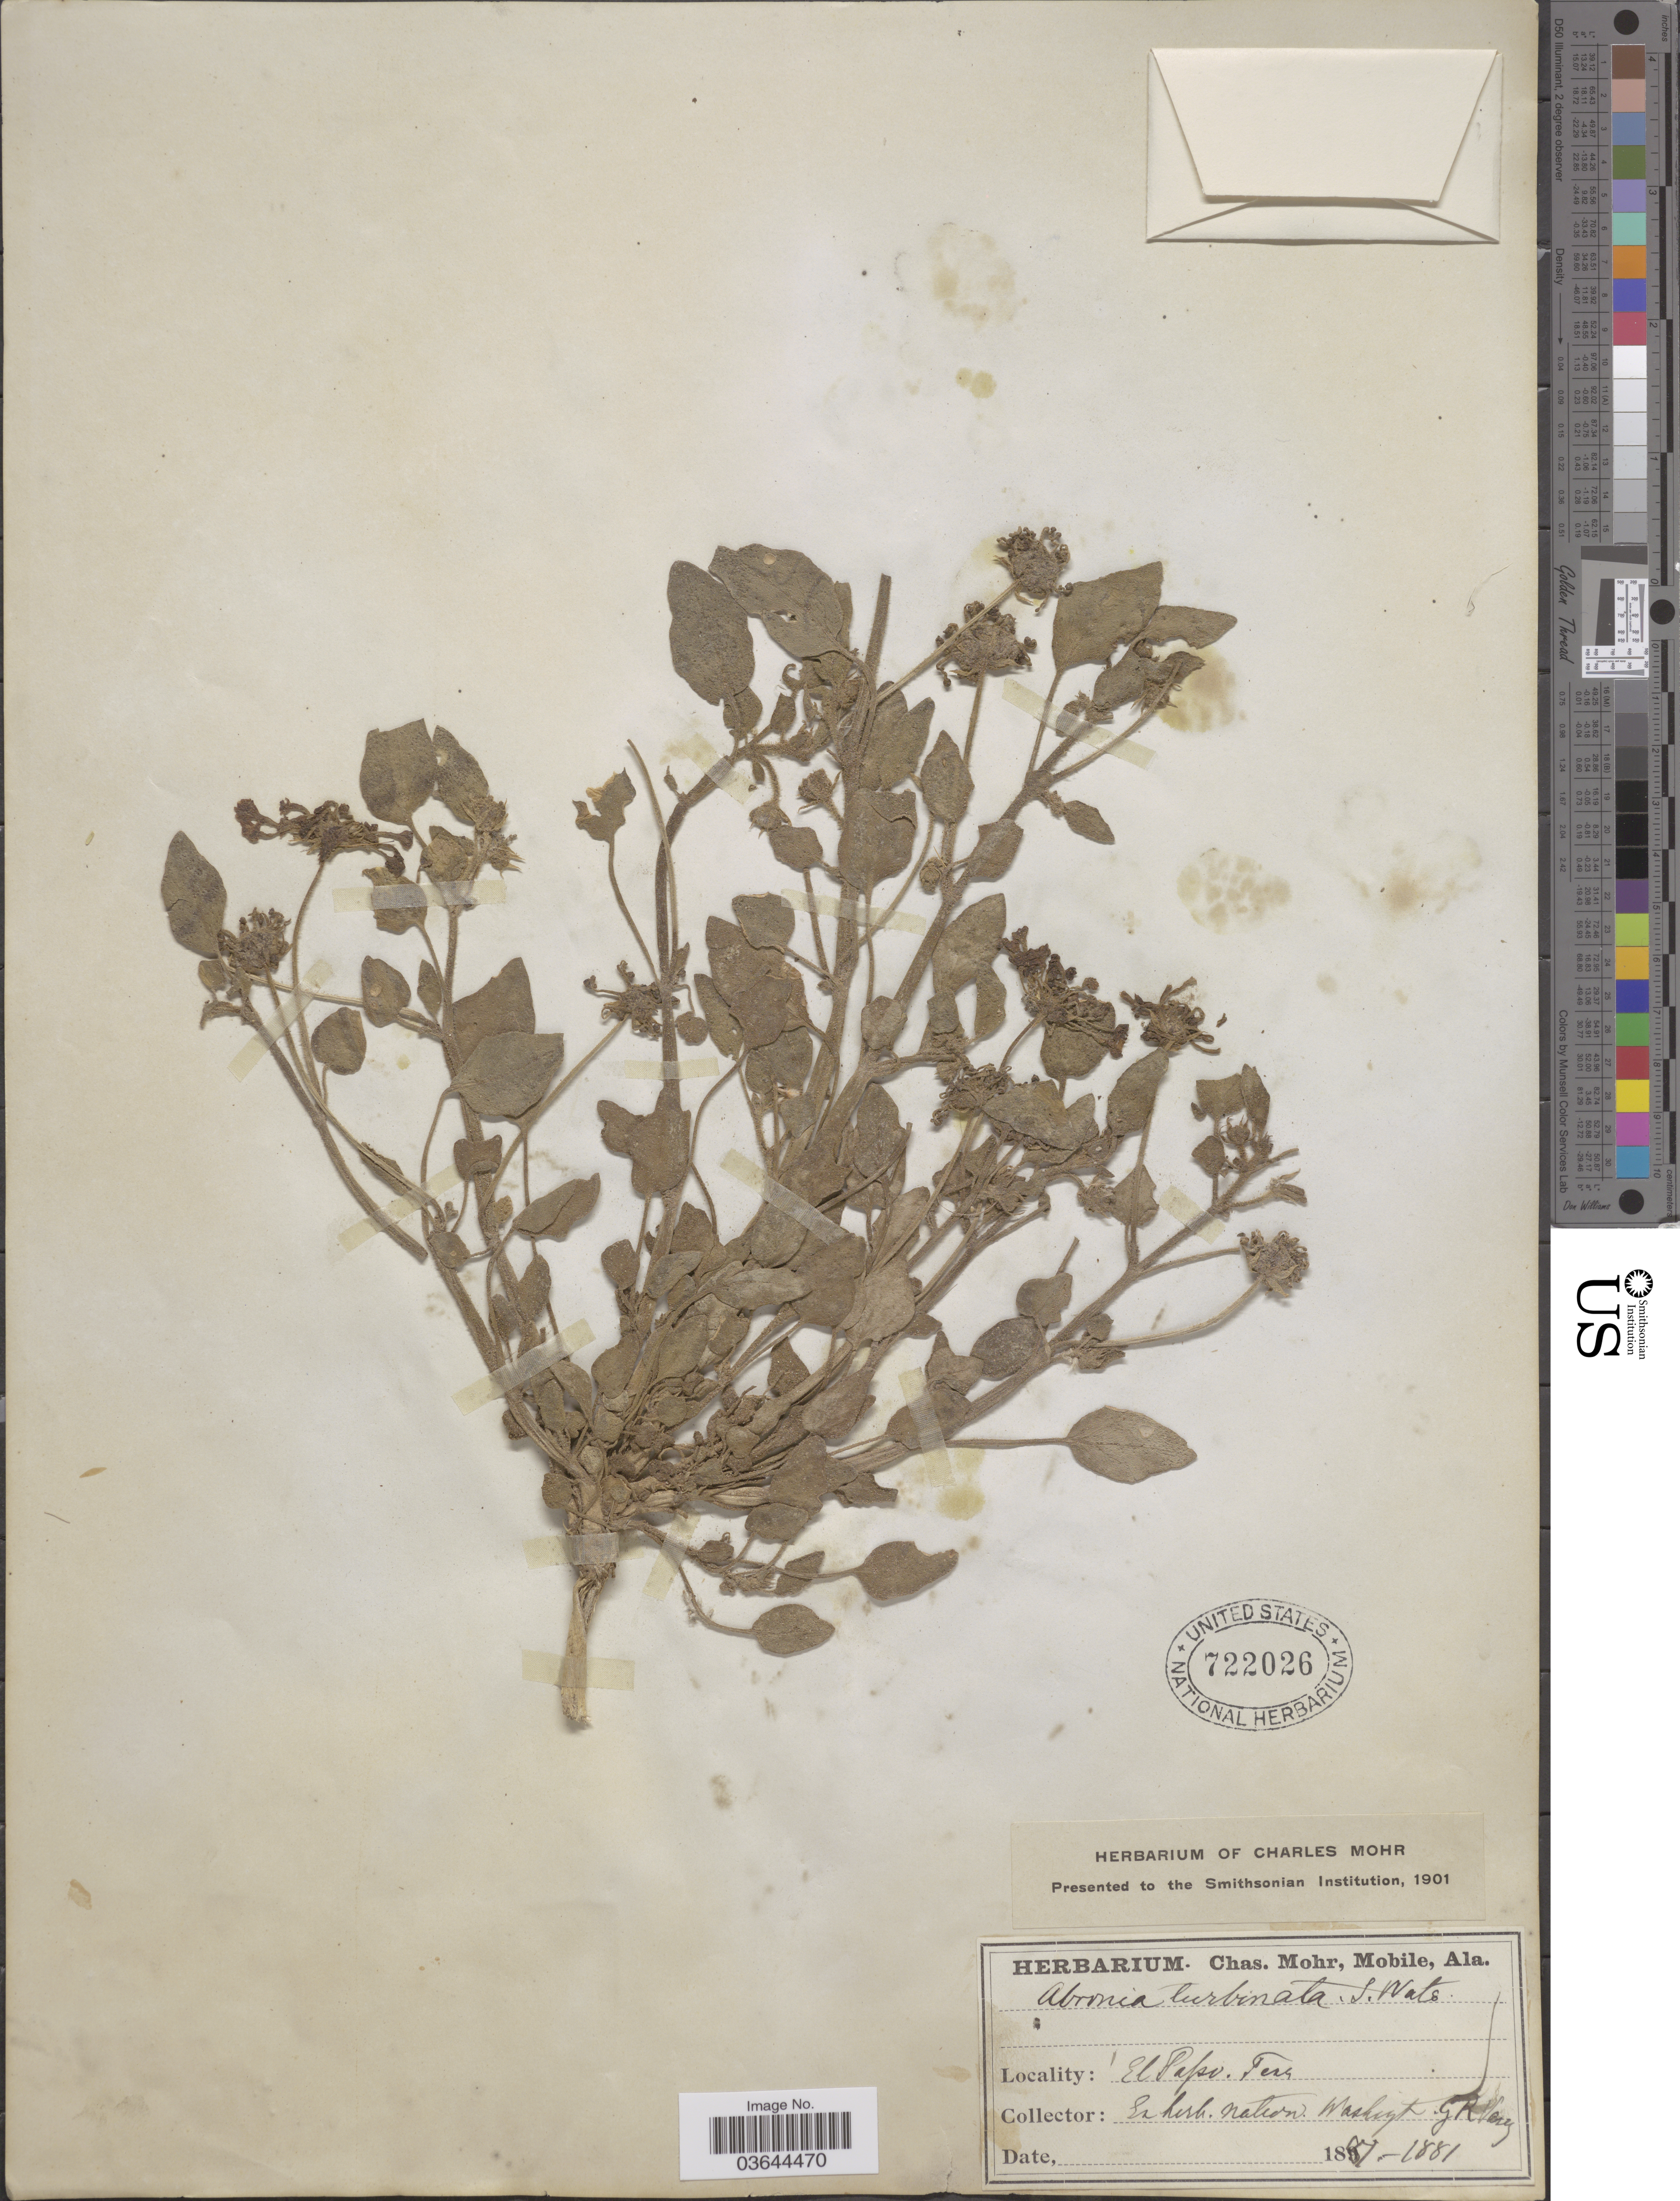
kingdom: Plantae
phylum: Tracheophyta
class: Magnoliopsida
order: Caryophyllales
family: Nyctaginaceae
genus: Abronia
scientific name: Abronia angustifolia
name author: Greene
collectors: G. R. Vasey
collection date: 1871/1881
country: United States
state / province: Texas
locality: El Paso.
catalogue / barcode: US 722026